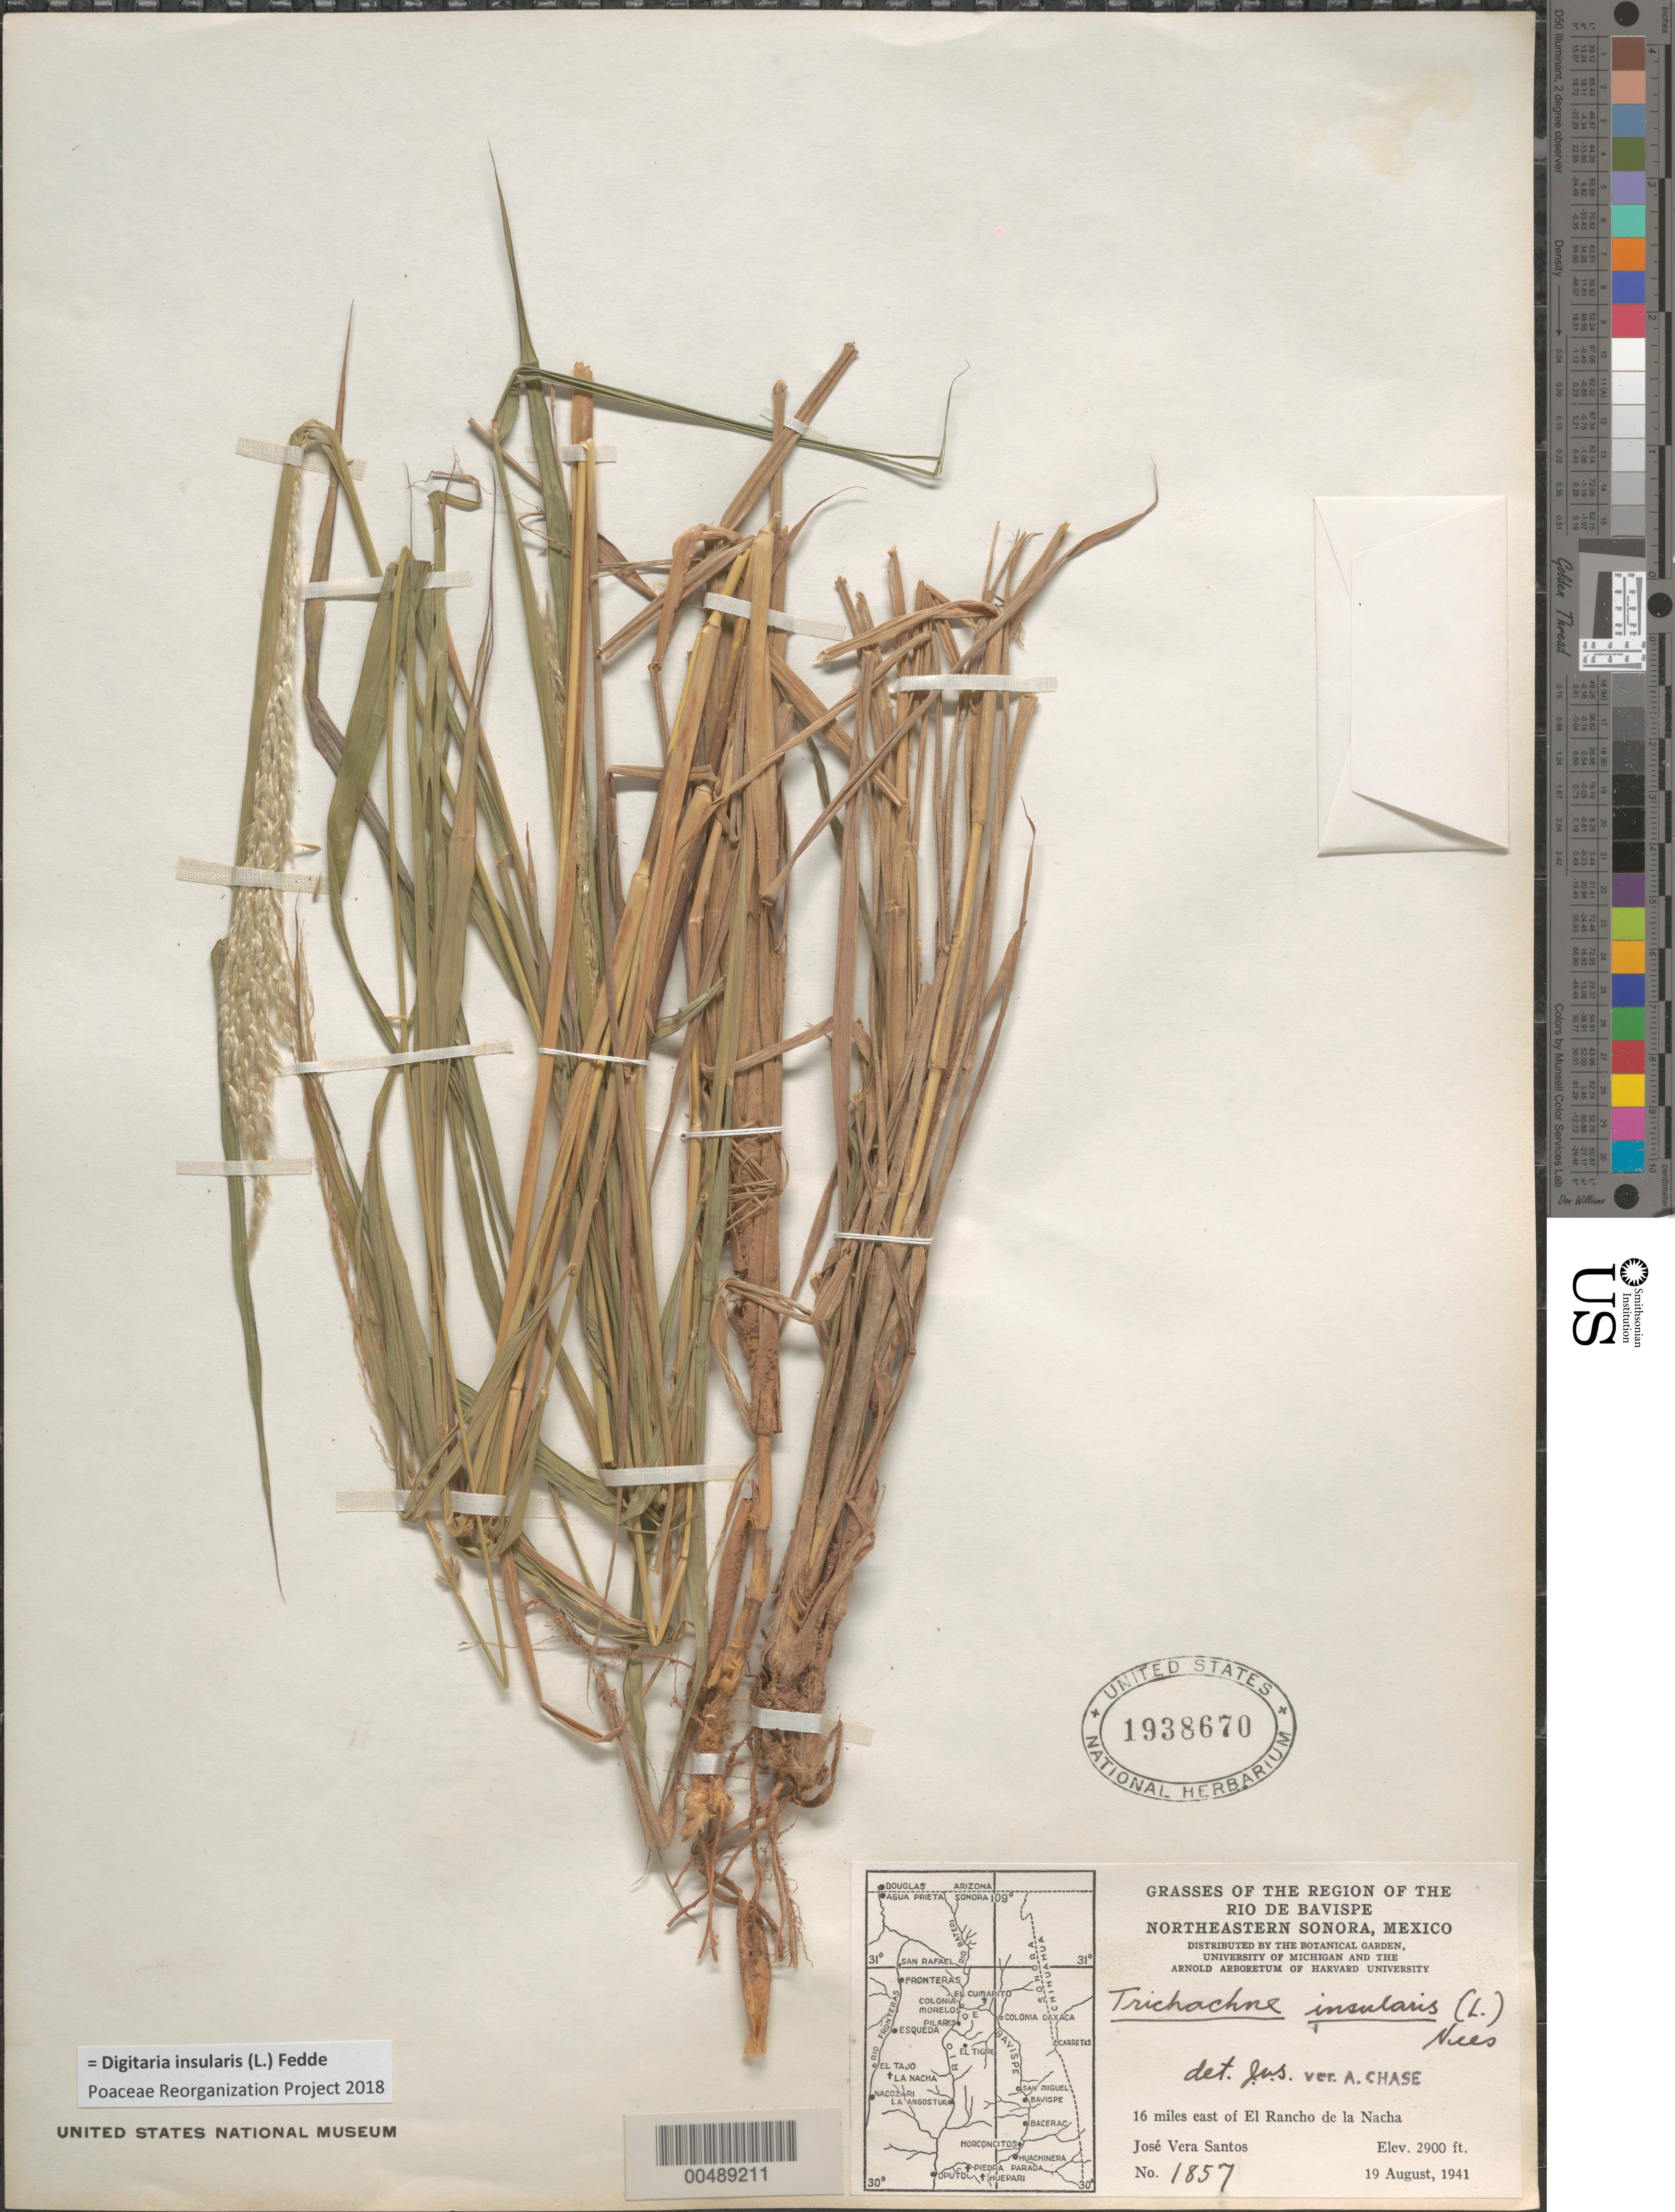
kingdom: Plantae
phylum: Tracheophyta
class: Liliopsida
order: Poales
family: Poaceae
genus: Digitaria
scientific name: Digitaria insularis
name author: (L.) Fedde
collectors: J. V. Santos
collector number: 1857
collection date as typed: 19 Aug 1941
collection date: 1941-08-19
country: Mexico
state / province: Sonora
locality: Region of the Rio de Bavispe, NE Sonora, 16 mi E of El Rancho de la Nacha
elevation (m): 884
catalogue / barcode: US 1938670